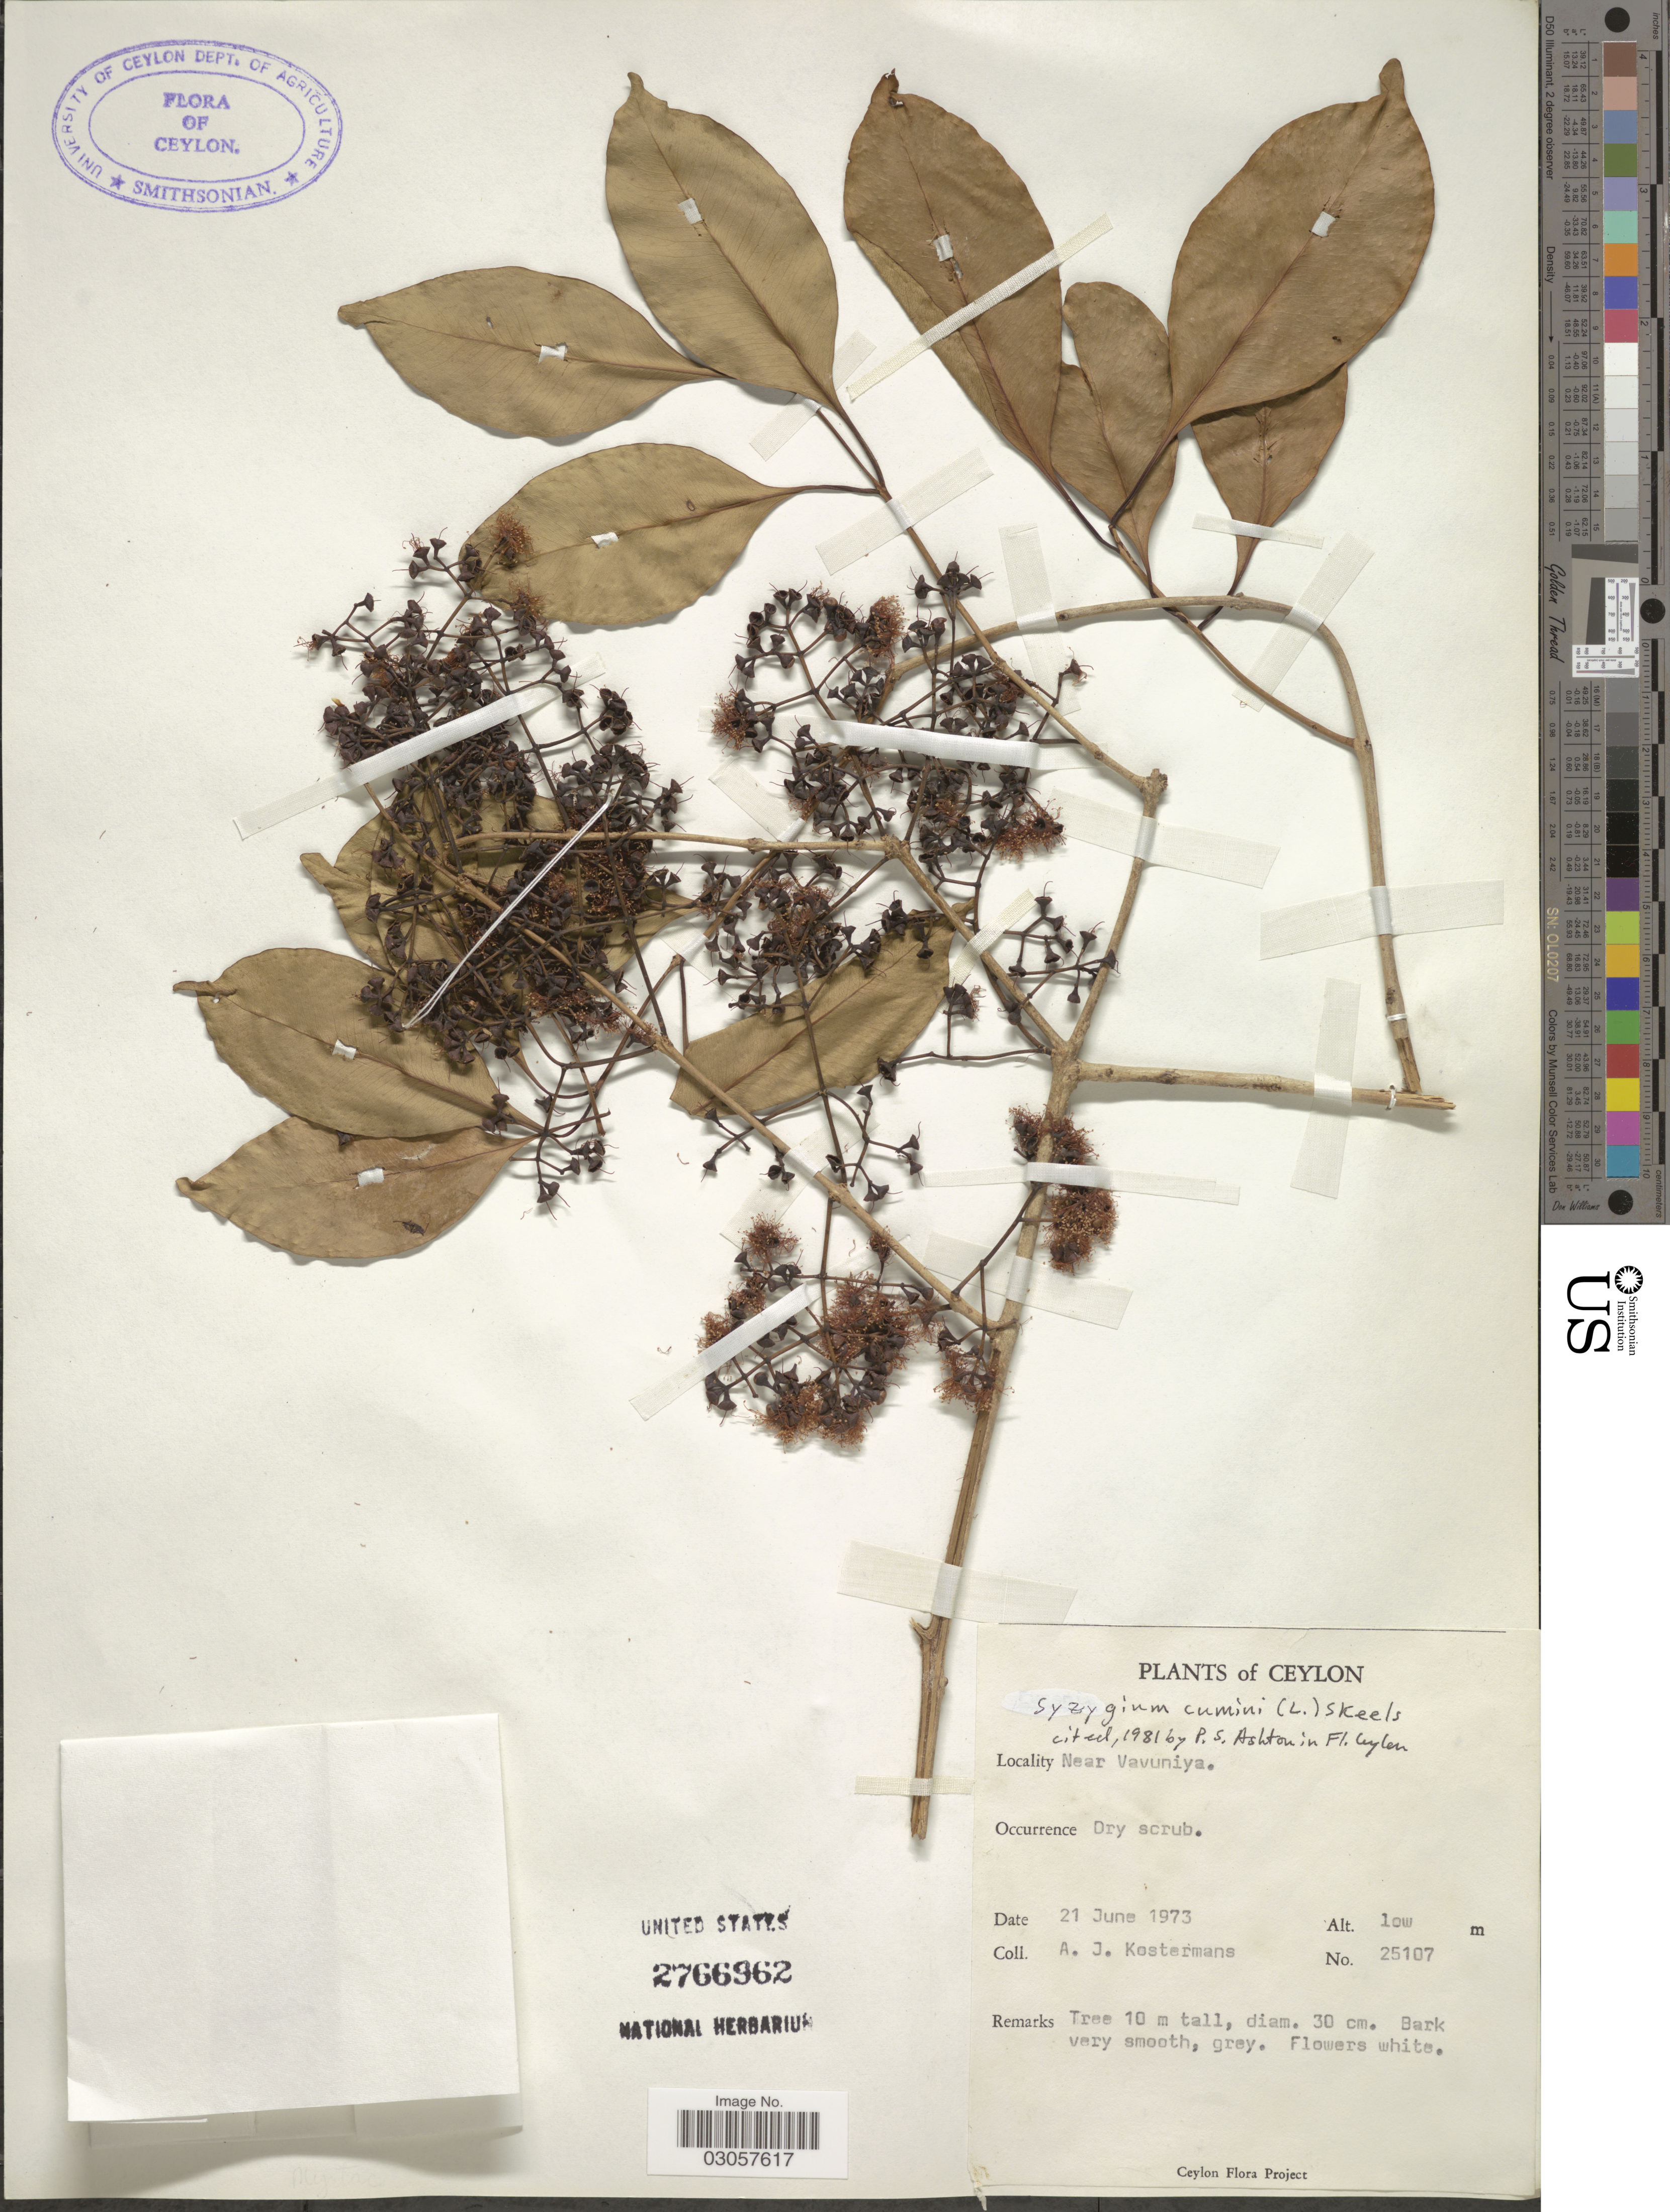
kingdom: Plantae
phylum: Tracheophyta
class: Magnoliopsida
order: Myrtales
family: Myrtaceae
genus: Syzygium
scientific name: Syzygium cumini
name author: (L.) Skeels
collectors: A. J. G. Kostermans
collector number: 25107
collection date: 1973-06-21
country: Sri Lanka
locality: Ceylon. Near Vavuniya.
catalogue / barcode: US 2766962